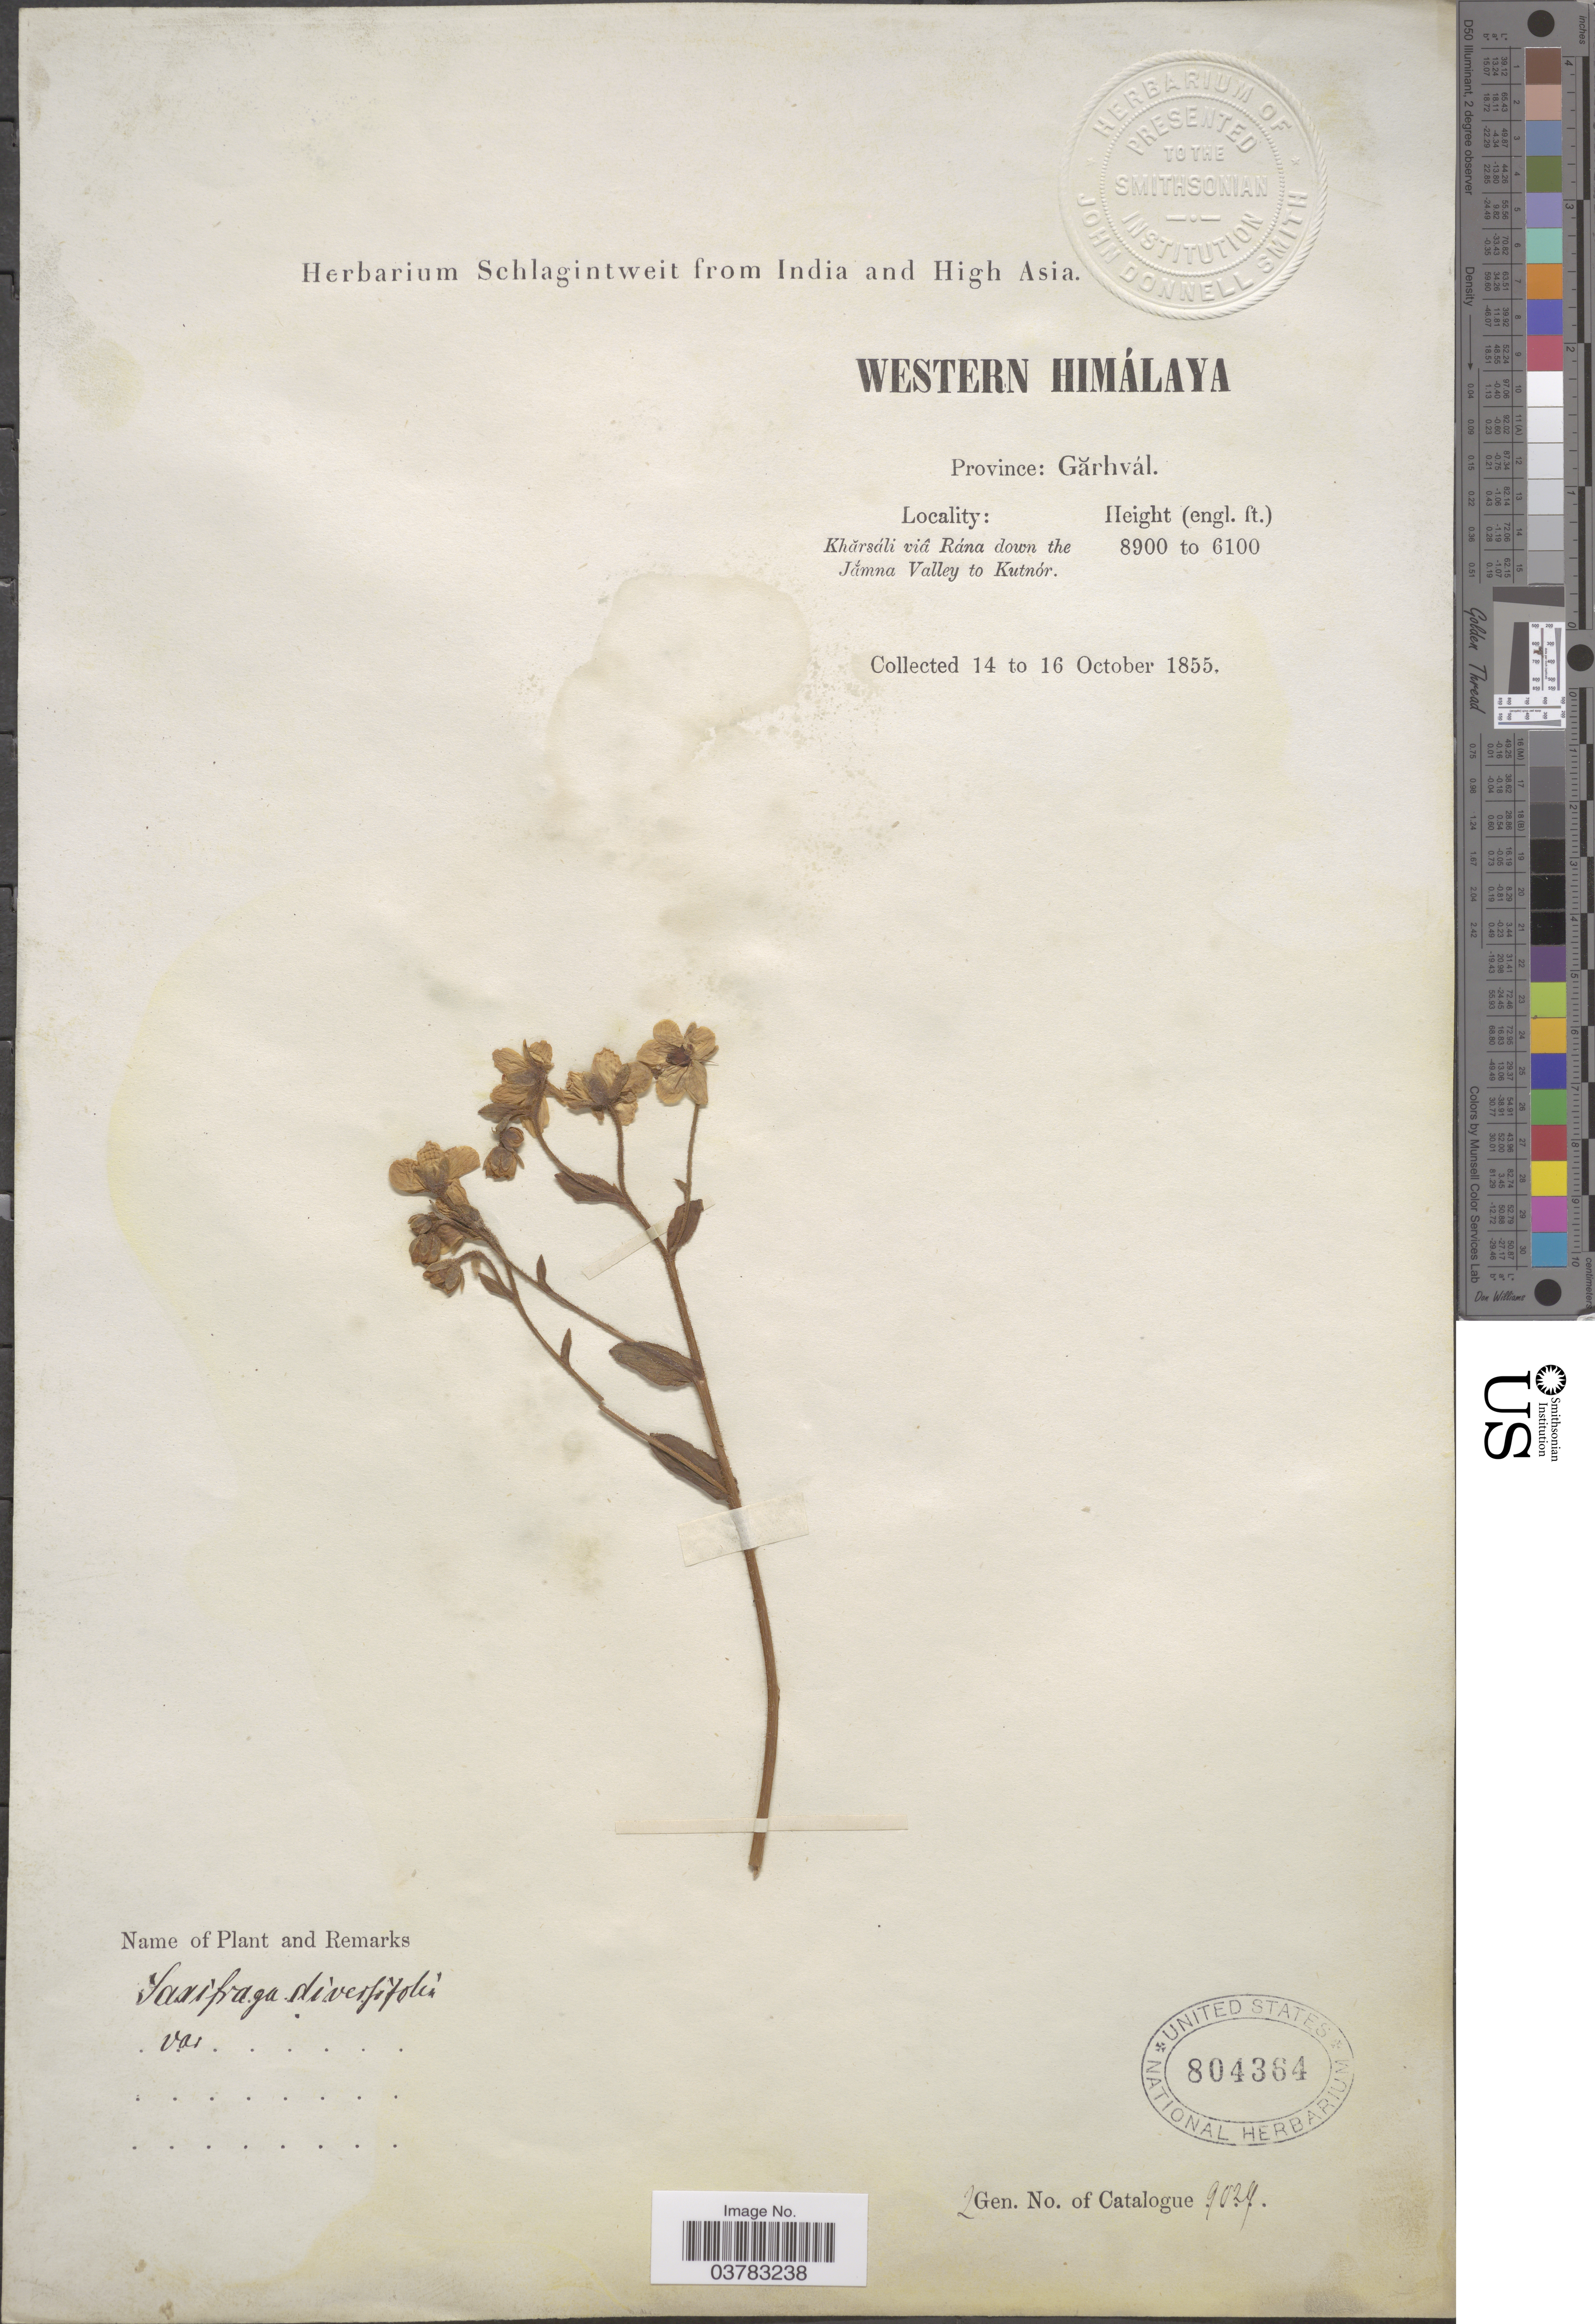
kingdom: Plantae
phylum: Tracheophyta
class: Magnoliopsida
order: Saxifragales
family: Saxifragaceae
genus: Saxifraga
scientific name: Saxifraga diversifolia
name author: Wall.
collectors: ex herb. Schlagintweit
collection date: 1855-10-14/1855-10-16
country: India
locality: Western Himálaya. Province: Gărhvál. Khărsáli viă Rána down the Jămna Valley to Kutnór.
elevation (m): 1859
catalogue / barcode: US 804364